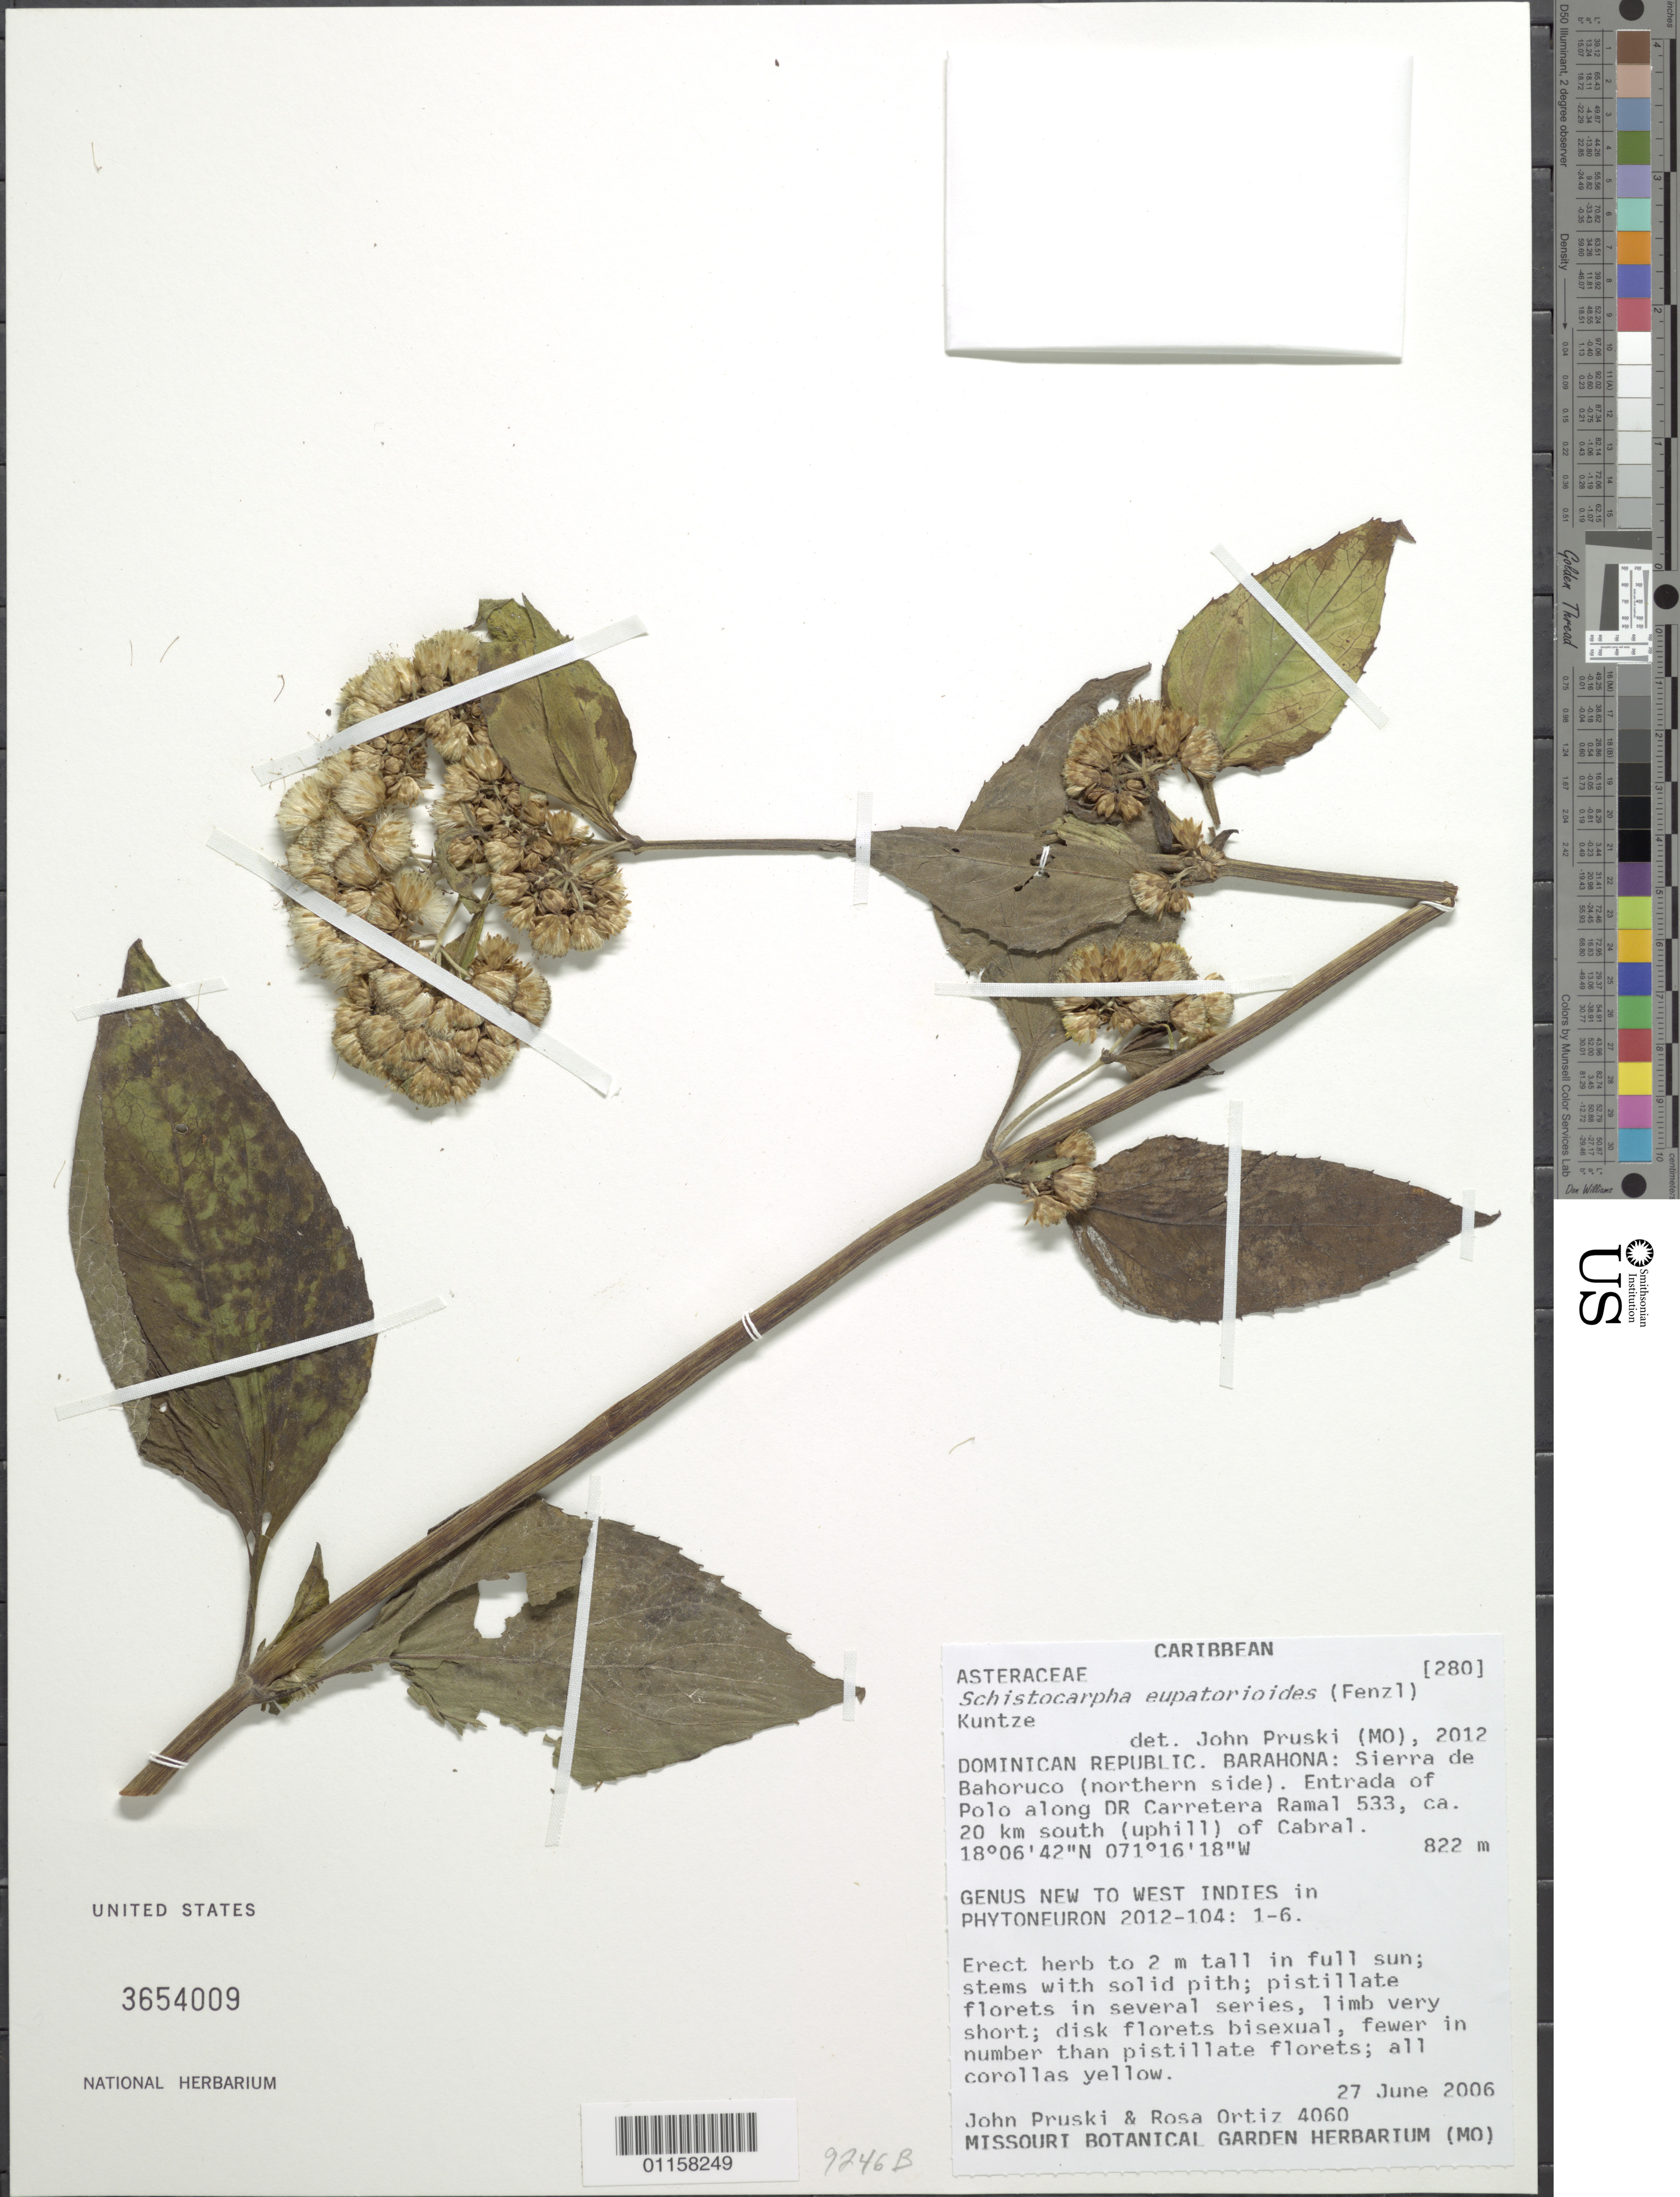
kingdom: Plantae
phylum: Tracheophyta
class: Magnoliopsida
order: Asterales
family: Asteraceae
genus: Schistocarpha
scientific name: Schistocarpha eupatorioides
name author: (Fenzl) Kuntze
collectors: J. F. Pruski & R. del C. Ortiz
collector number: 4060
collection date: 2006-06-27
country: Dominican Republic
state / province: Barahona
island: Hispaniola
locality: Sierra de Bahoruco (northern side). Entrada of Polo along DR Carretera Ramal 533, ca. 20 km S (up hill) of Cabral.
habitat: In full sun.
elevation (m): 822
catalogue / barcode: US 3654009